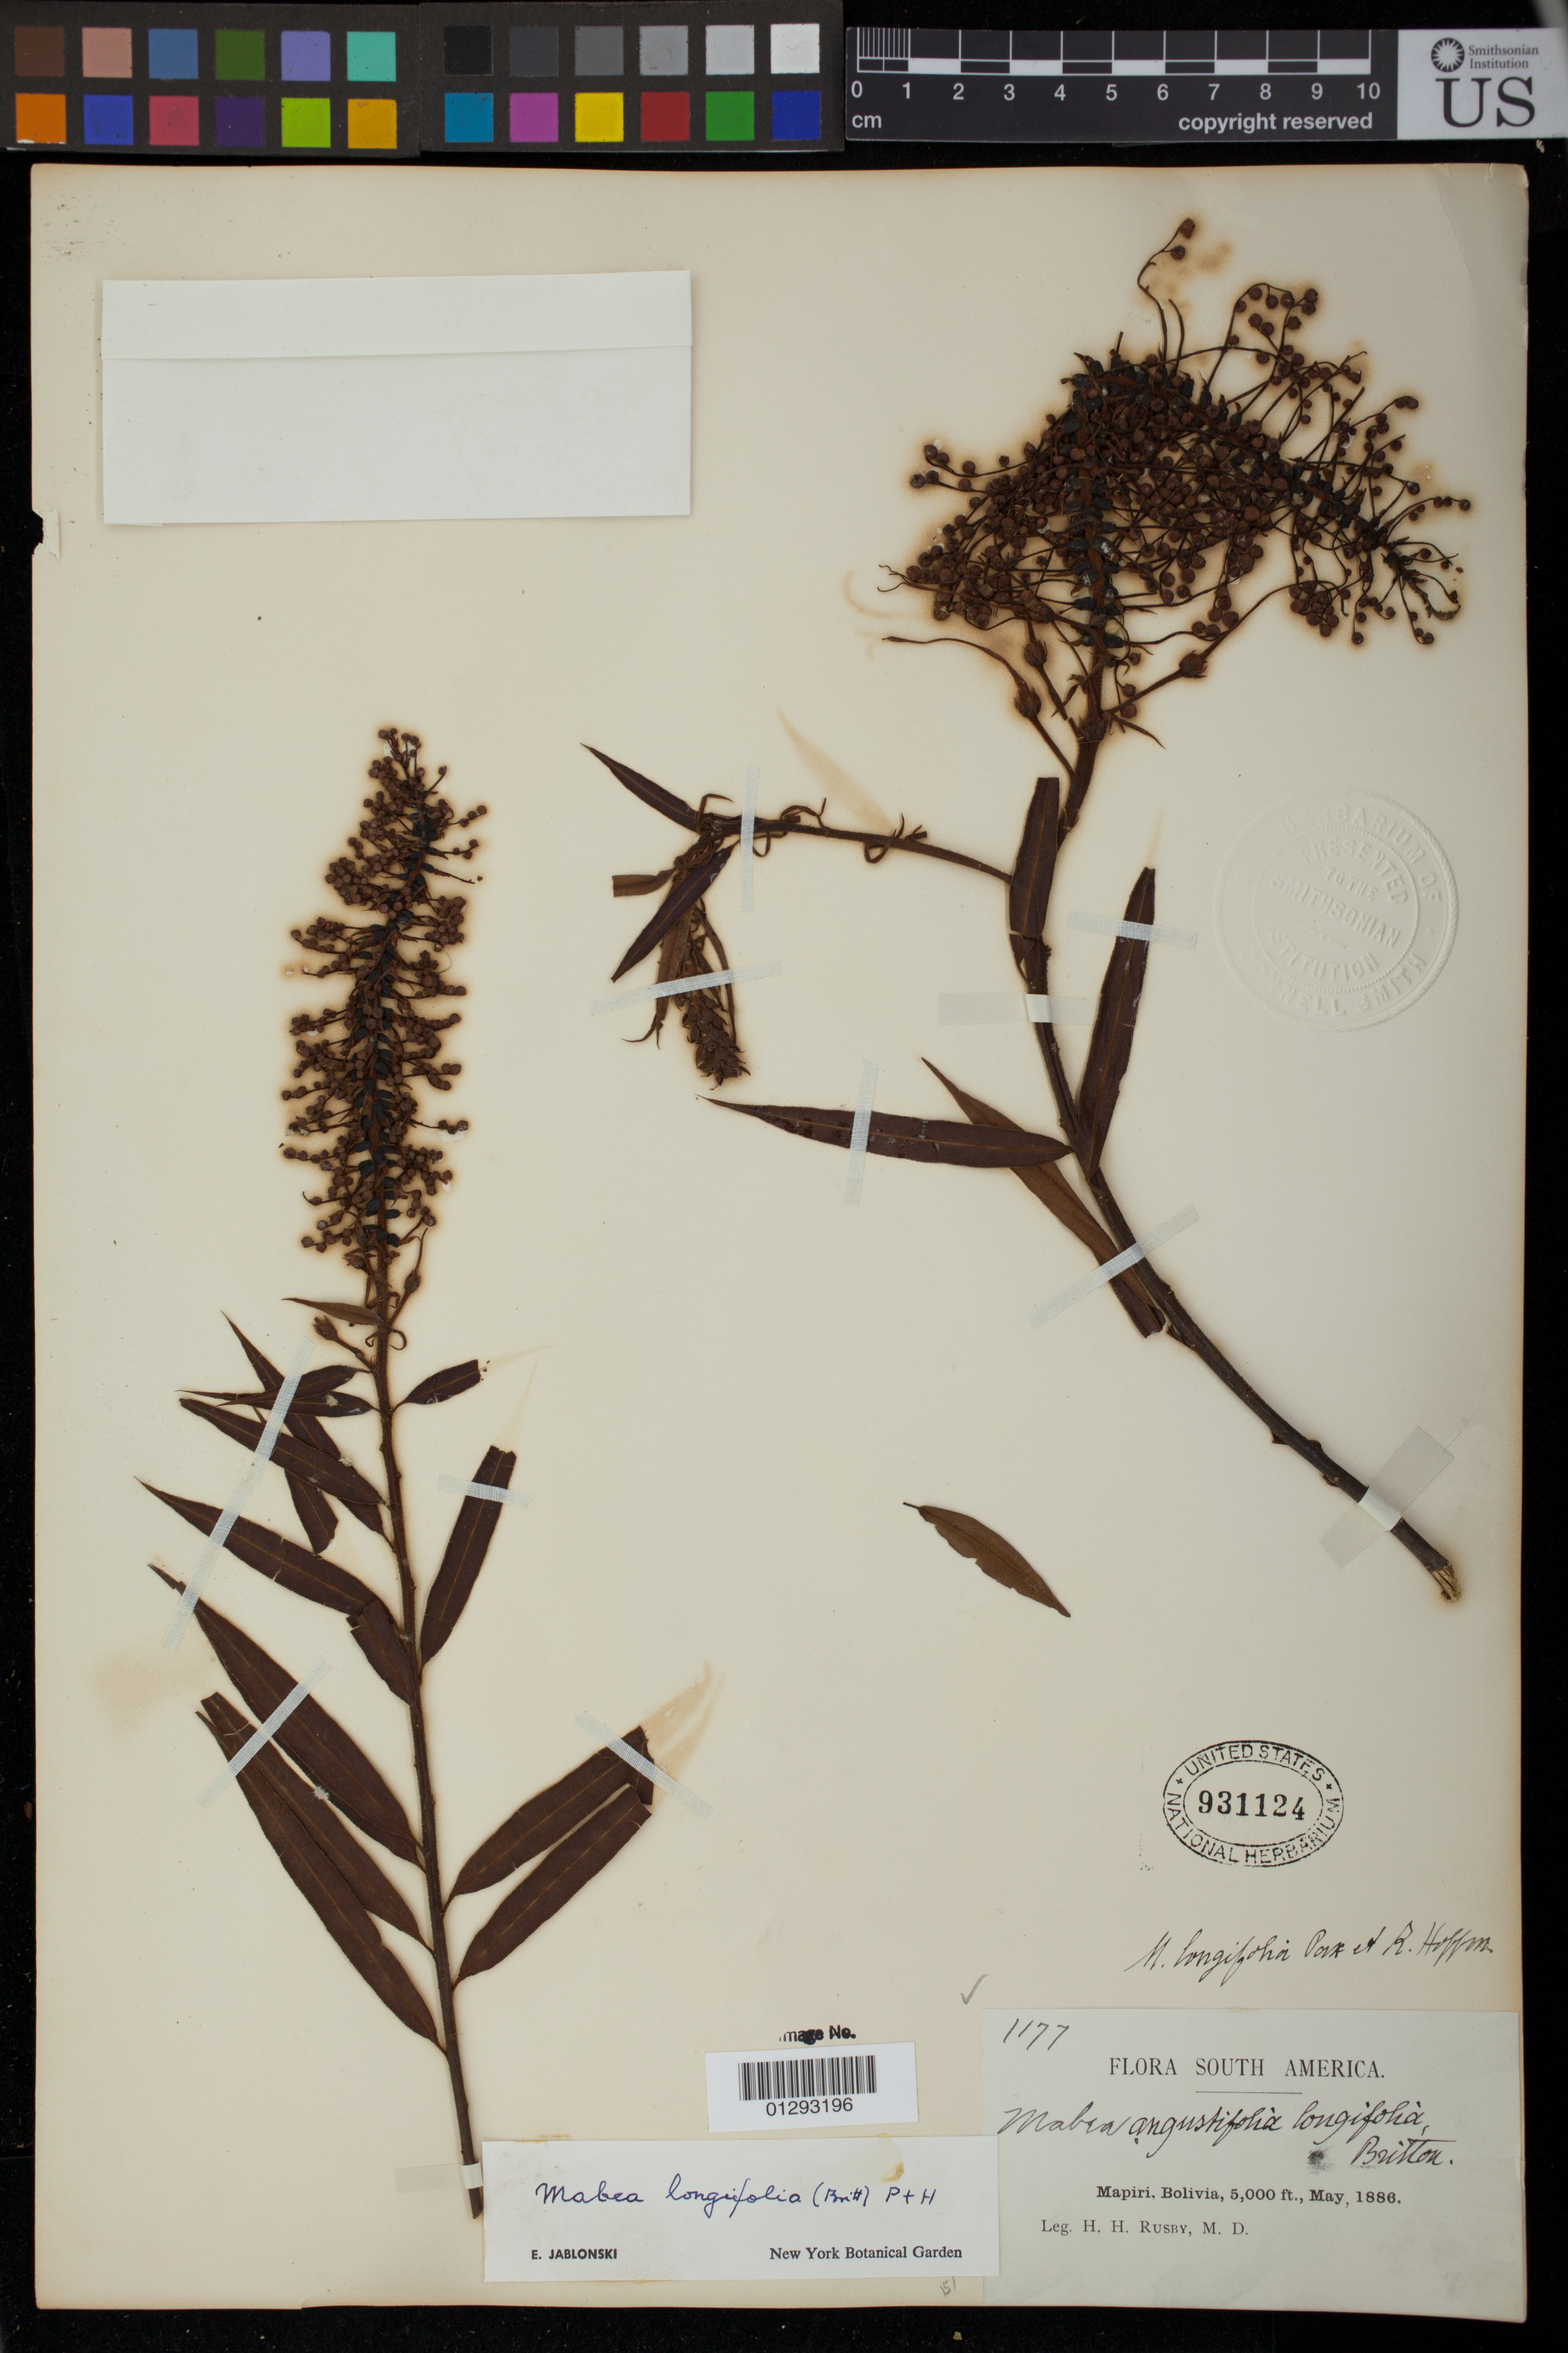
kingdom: Plantae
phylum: Tracheophyta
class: Magnoliopsida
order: Malpighiales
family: Euphorbiaceae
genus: Mabea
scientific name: Mabea longifolia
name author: (Britton) Pax & K. Hoffm.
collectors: H. H. Rusby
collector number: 1177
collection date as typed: May 1886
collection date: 1886-05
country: Bolivia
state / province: La Páz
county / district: Larecaja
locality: Mapiri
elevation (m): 1524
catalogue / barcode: US 931124